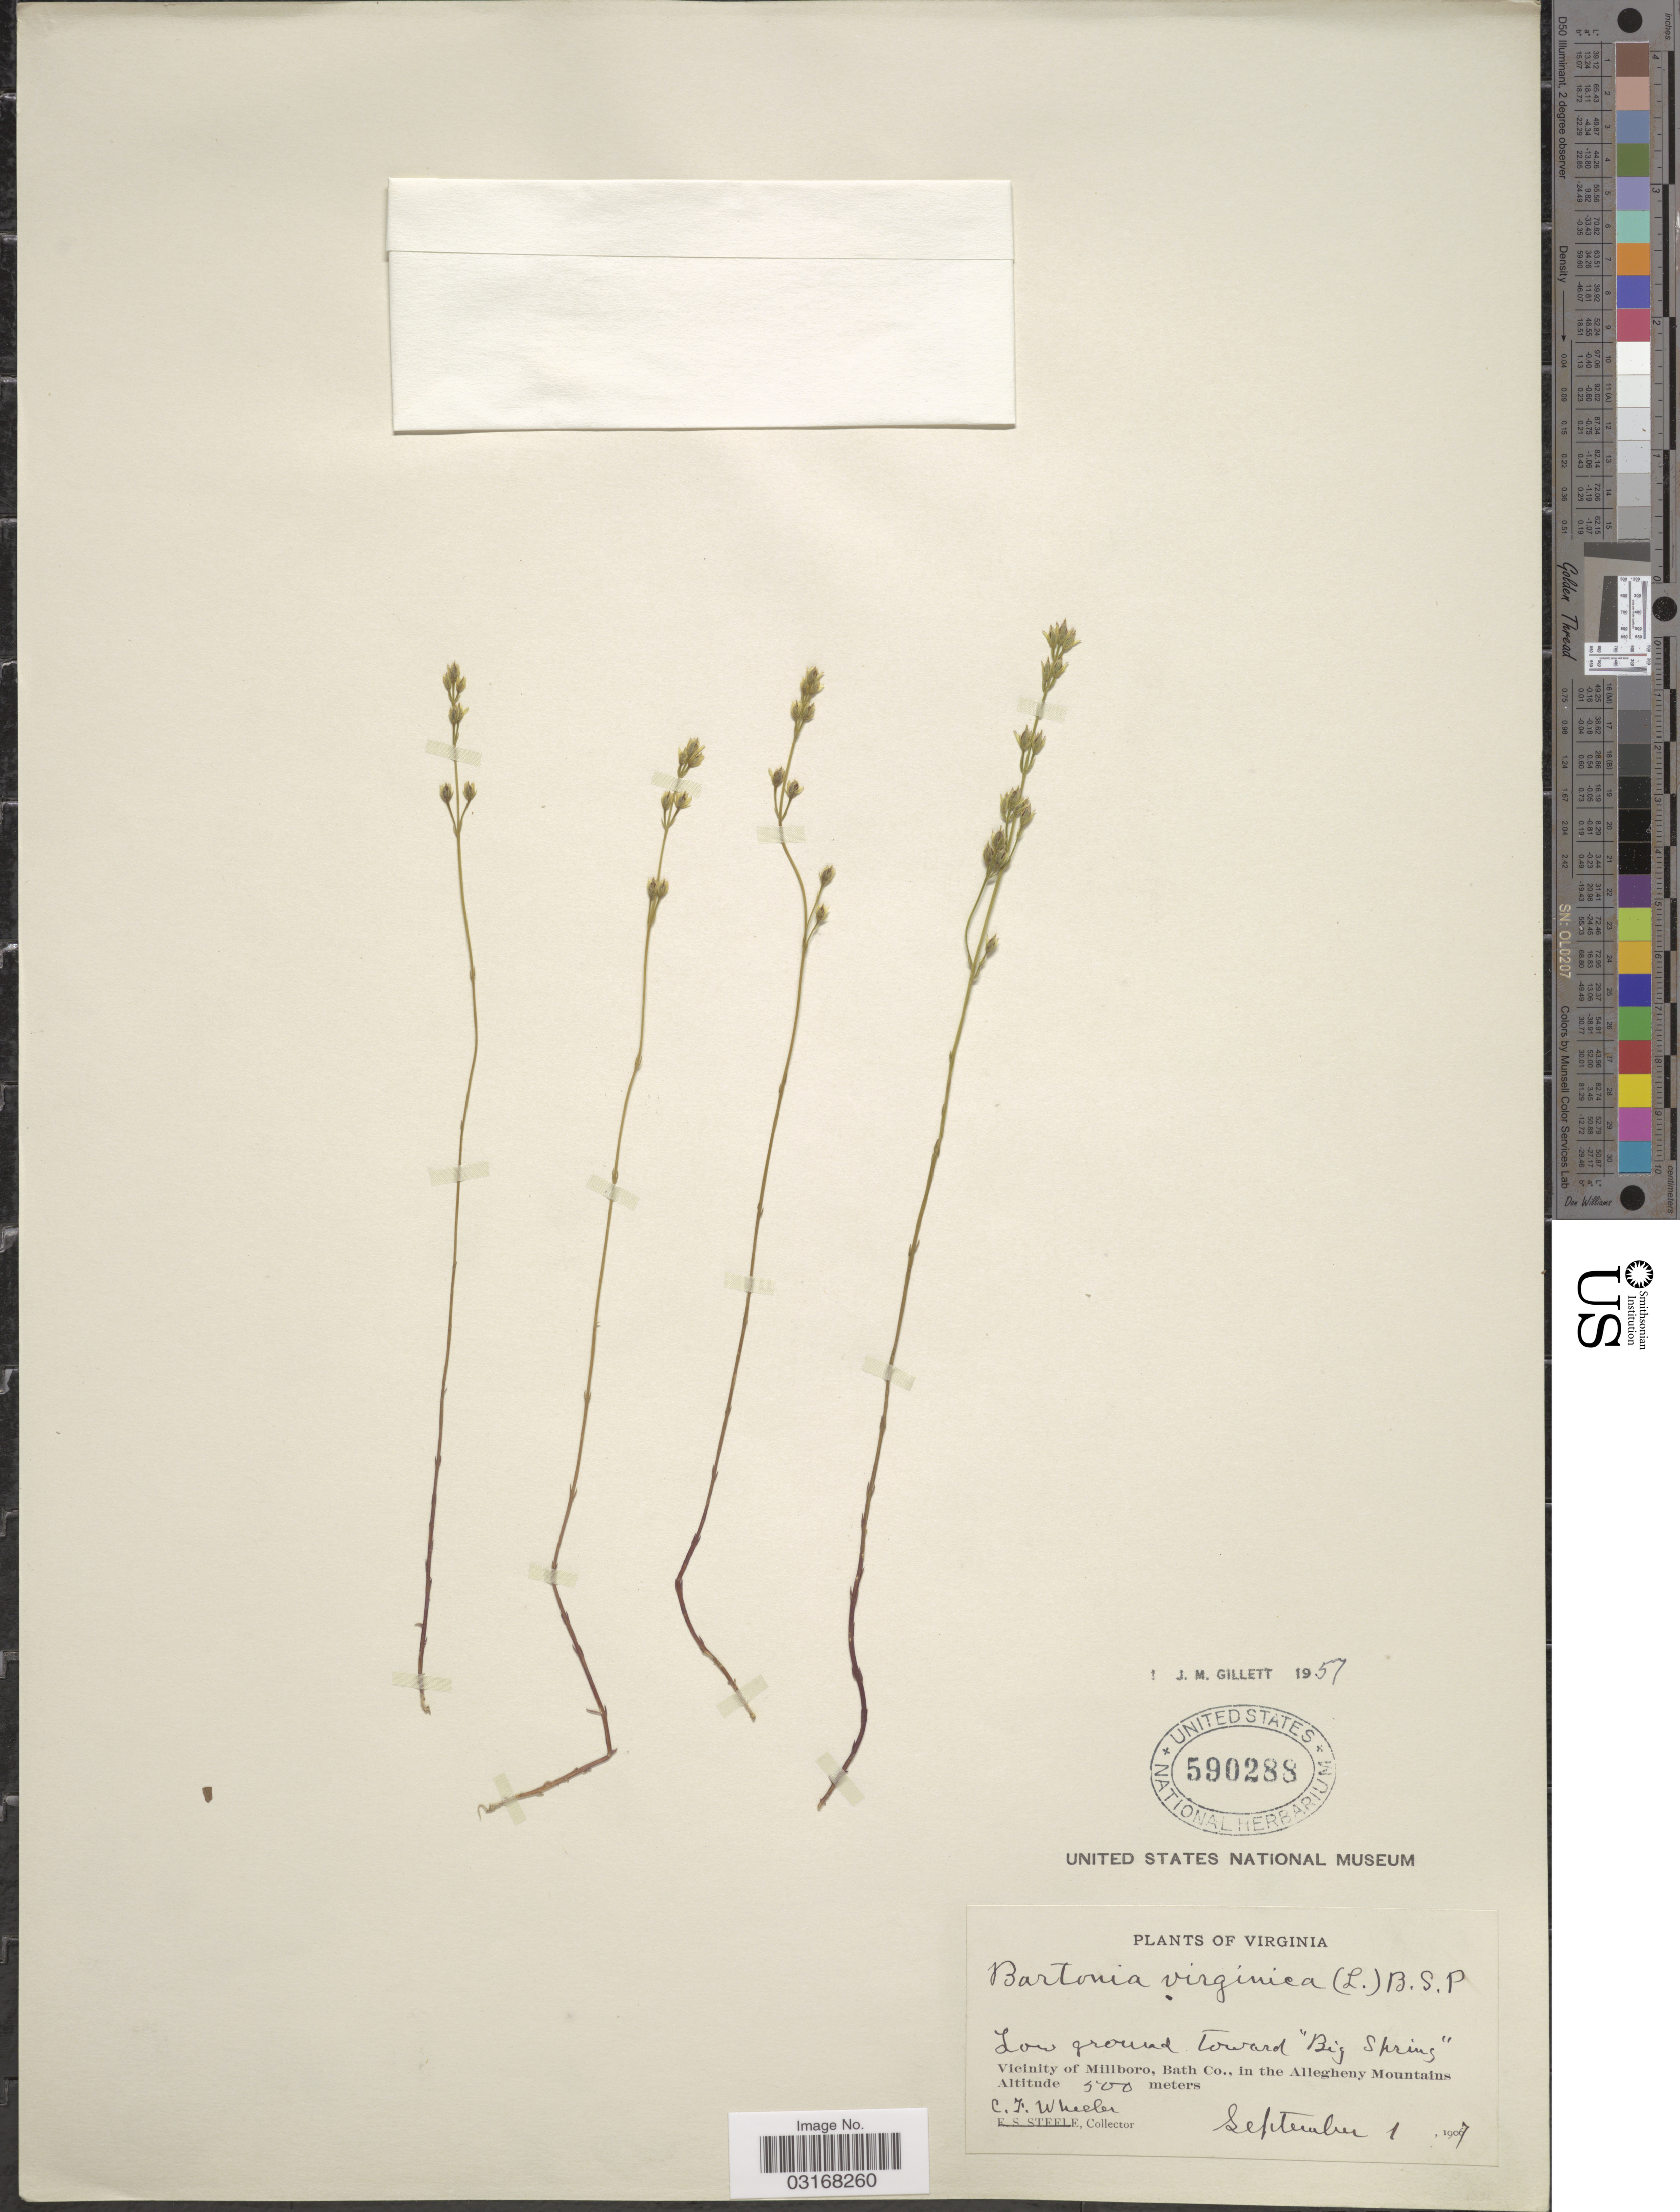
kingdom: Plantae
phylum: Tracheophyta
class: Magnoliopsida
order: Gentianales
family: Gentianaceae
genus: Bartonia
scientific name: Bartonia virginica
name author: (L.) Britton, Stearns & Poggenb.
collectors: C. Wheeler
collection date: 1907-09-01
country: United States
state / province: Virginia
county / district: Bath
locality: Low ground toward "Big Spring". Vicinity of Millboro, Bath Co., in the Allegheny Mountains.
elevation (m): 500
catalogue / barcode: US 590288